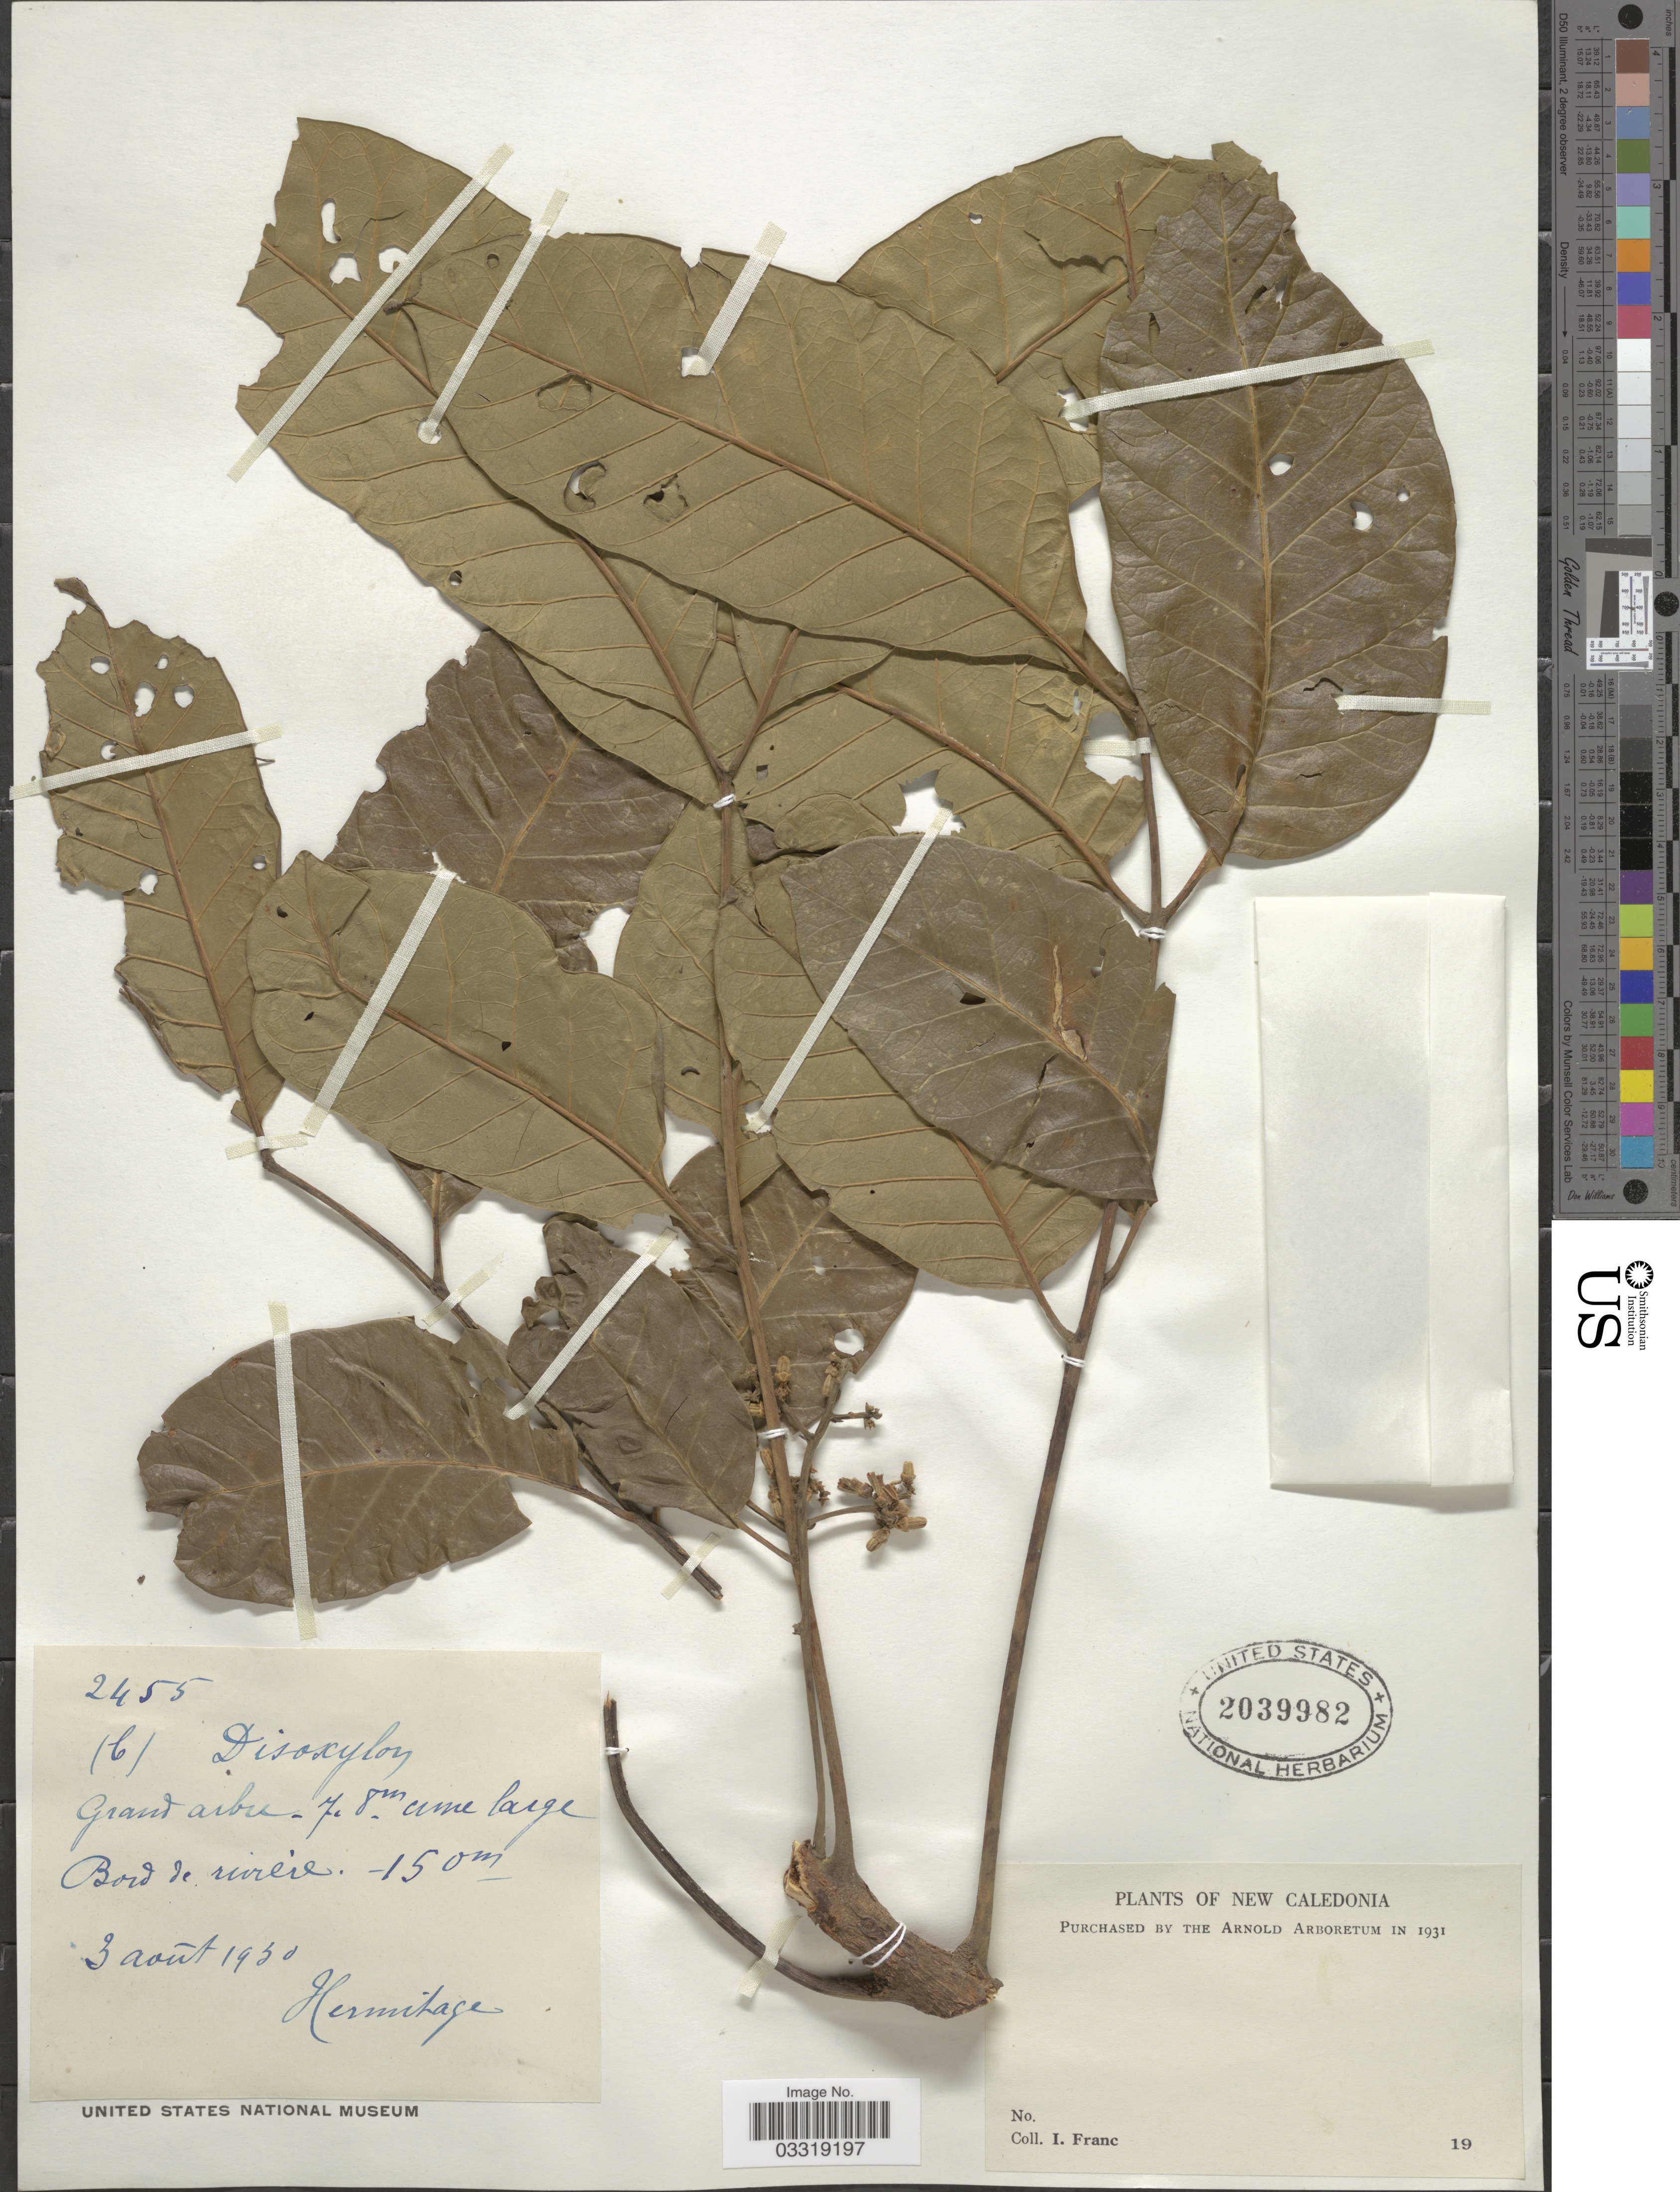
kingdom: Plantae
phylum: Tracheophyta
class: Magnoliopsida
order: Sapindales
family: Meliaceae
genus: Dysoxylum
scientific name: Dysoxylum sp.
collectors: I. Franc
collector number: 2455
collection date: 1930-08-03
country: New Caledonia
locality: Bord de rivière. Hermitage.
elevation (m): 150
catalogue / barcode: US 2039982